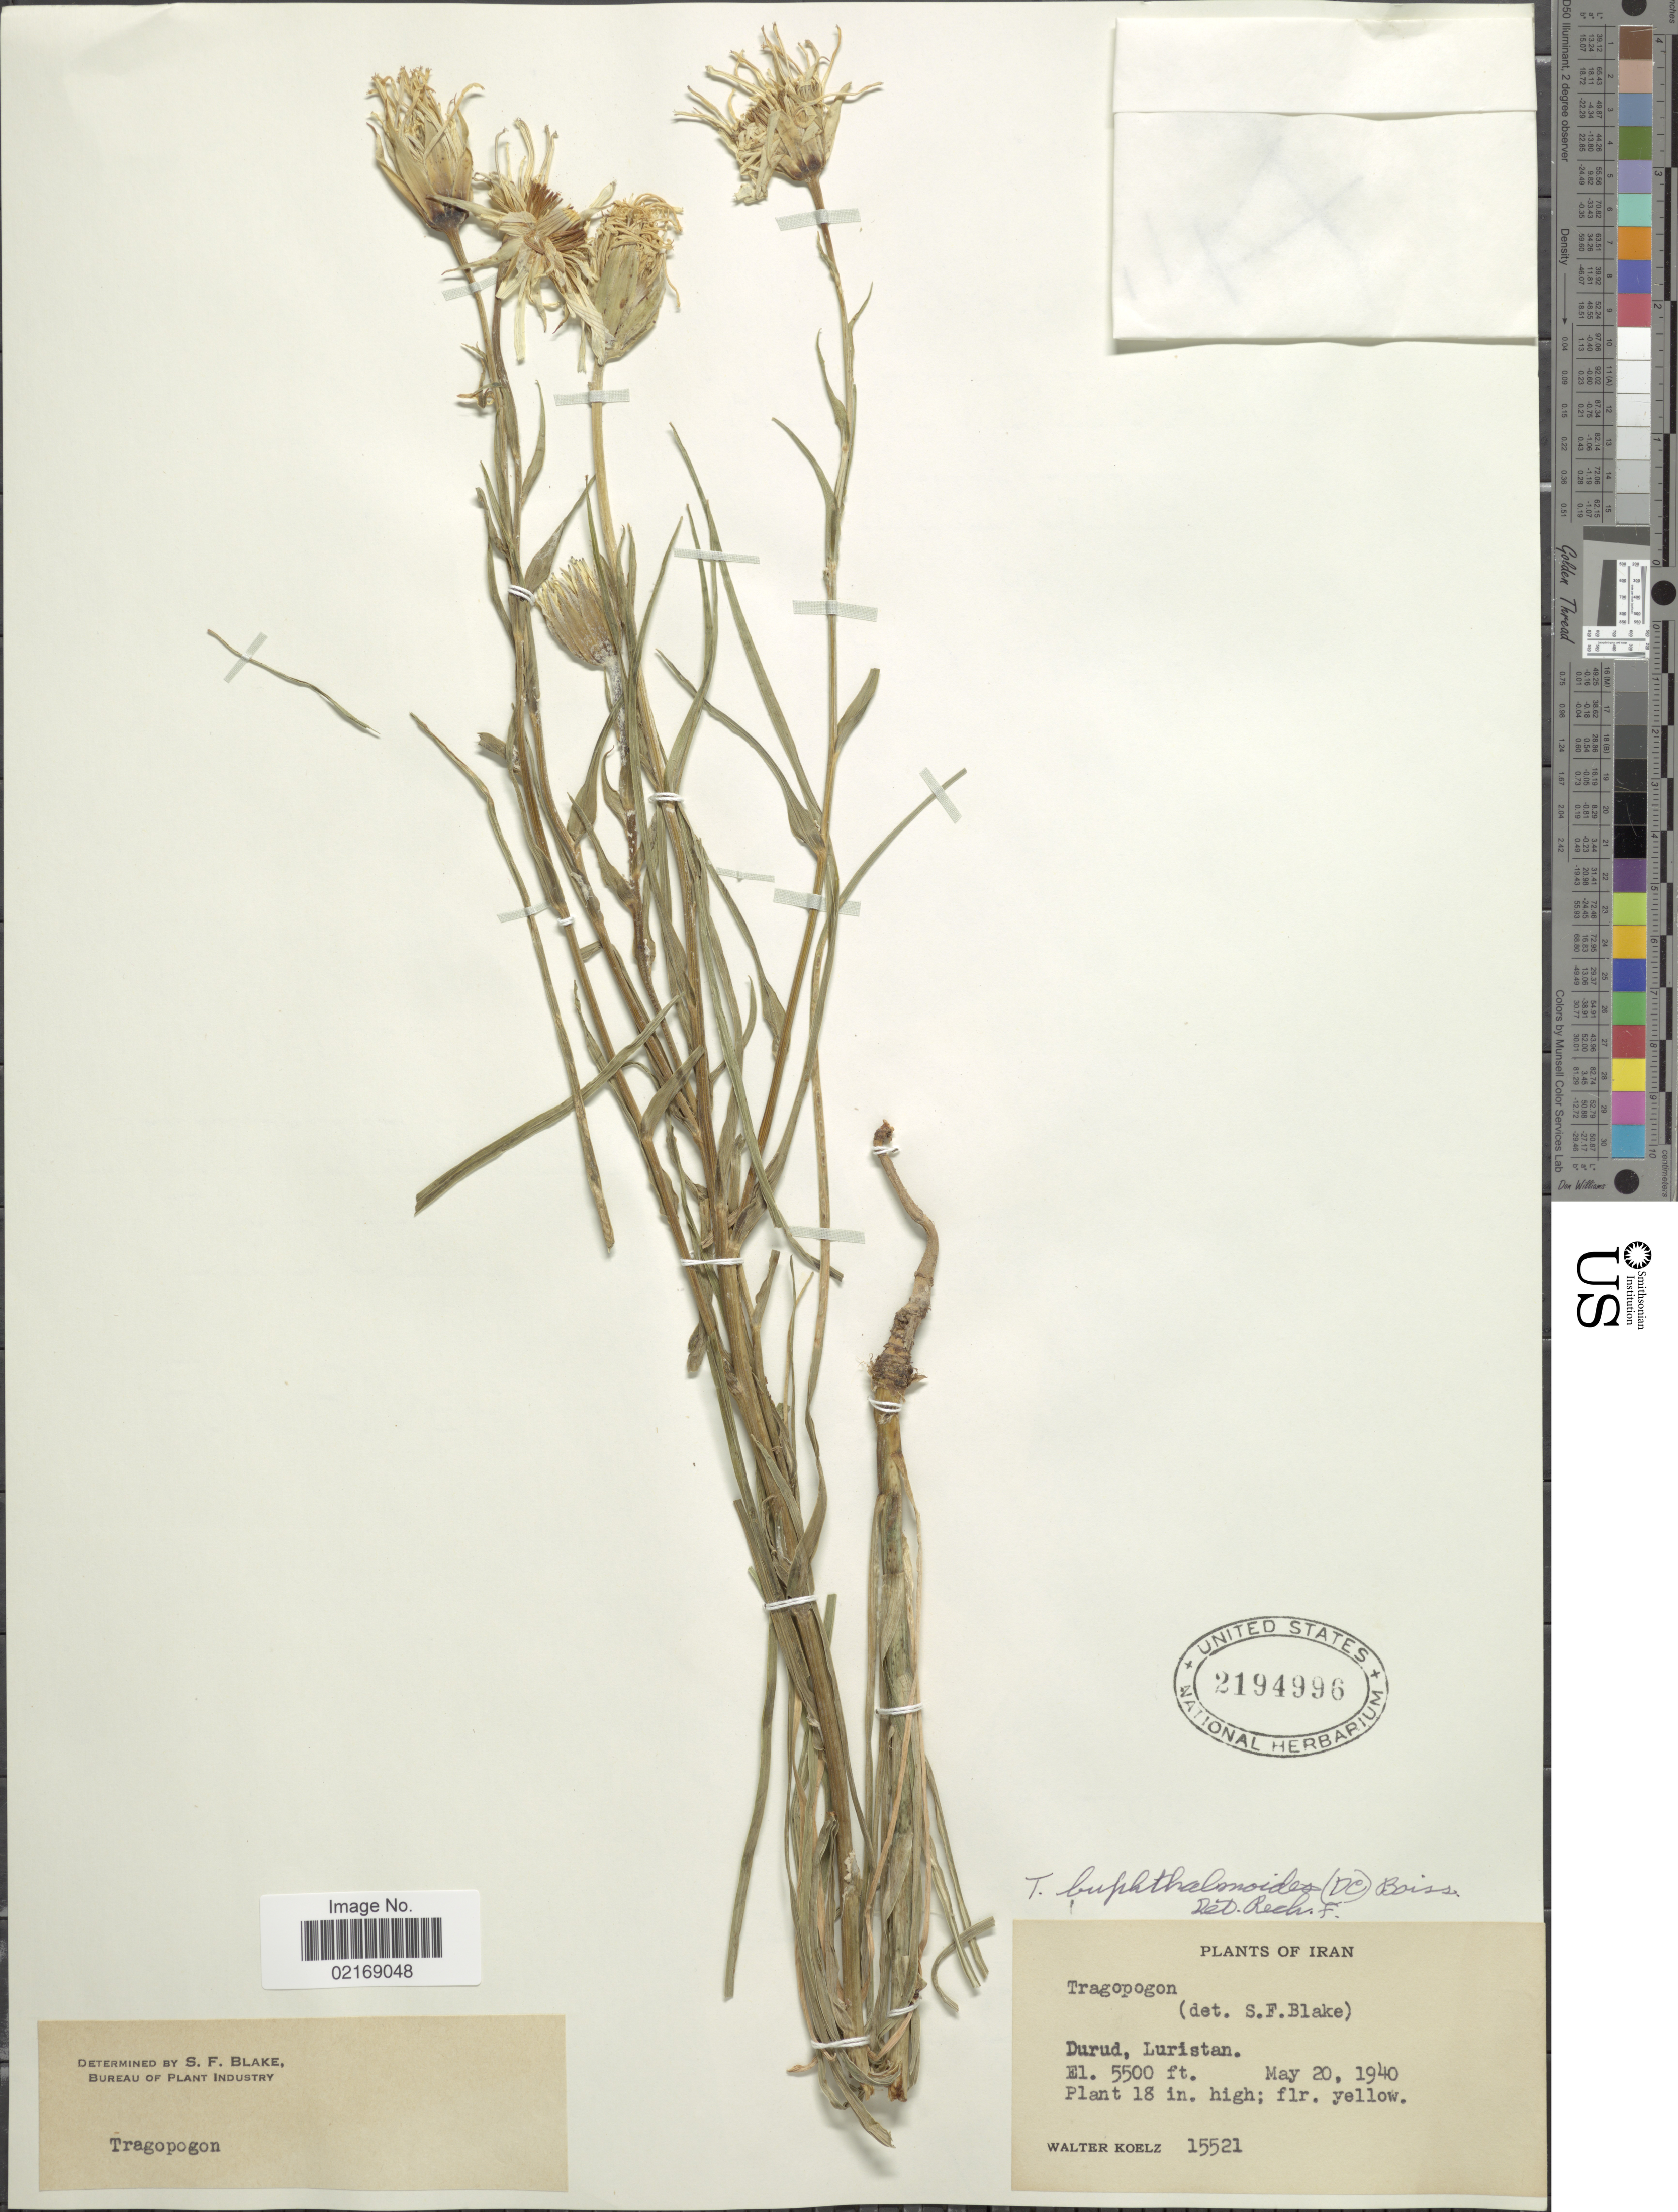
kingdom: Plantae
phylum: Tracheophyta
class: Magnoliopsida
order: Asterales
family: Asteraceae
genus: Tragopogon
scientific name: Tragopogon buphthalmoides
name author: (DC.) Boiss.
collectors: W. N. Koelz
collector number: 15521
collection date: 1940-05-20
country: Iran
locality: Durud, Luristan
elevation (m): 1676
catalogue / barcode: US 2194996